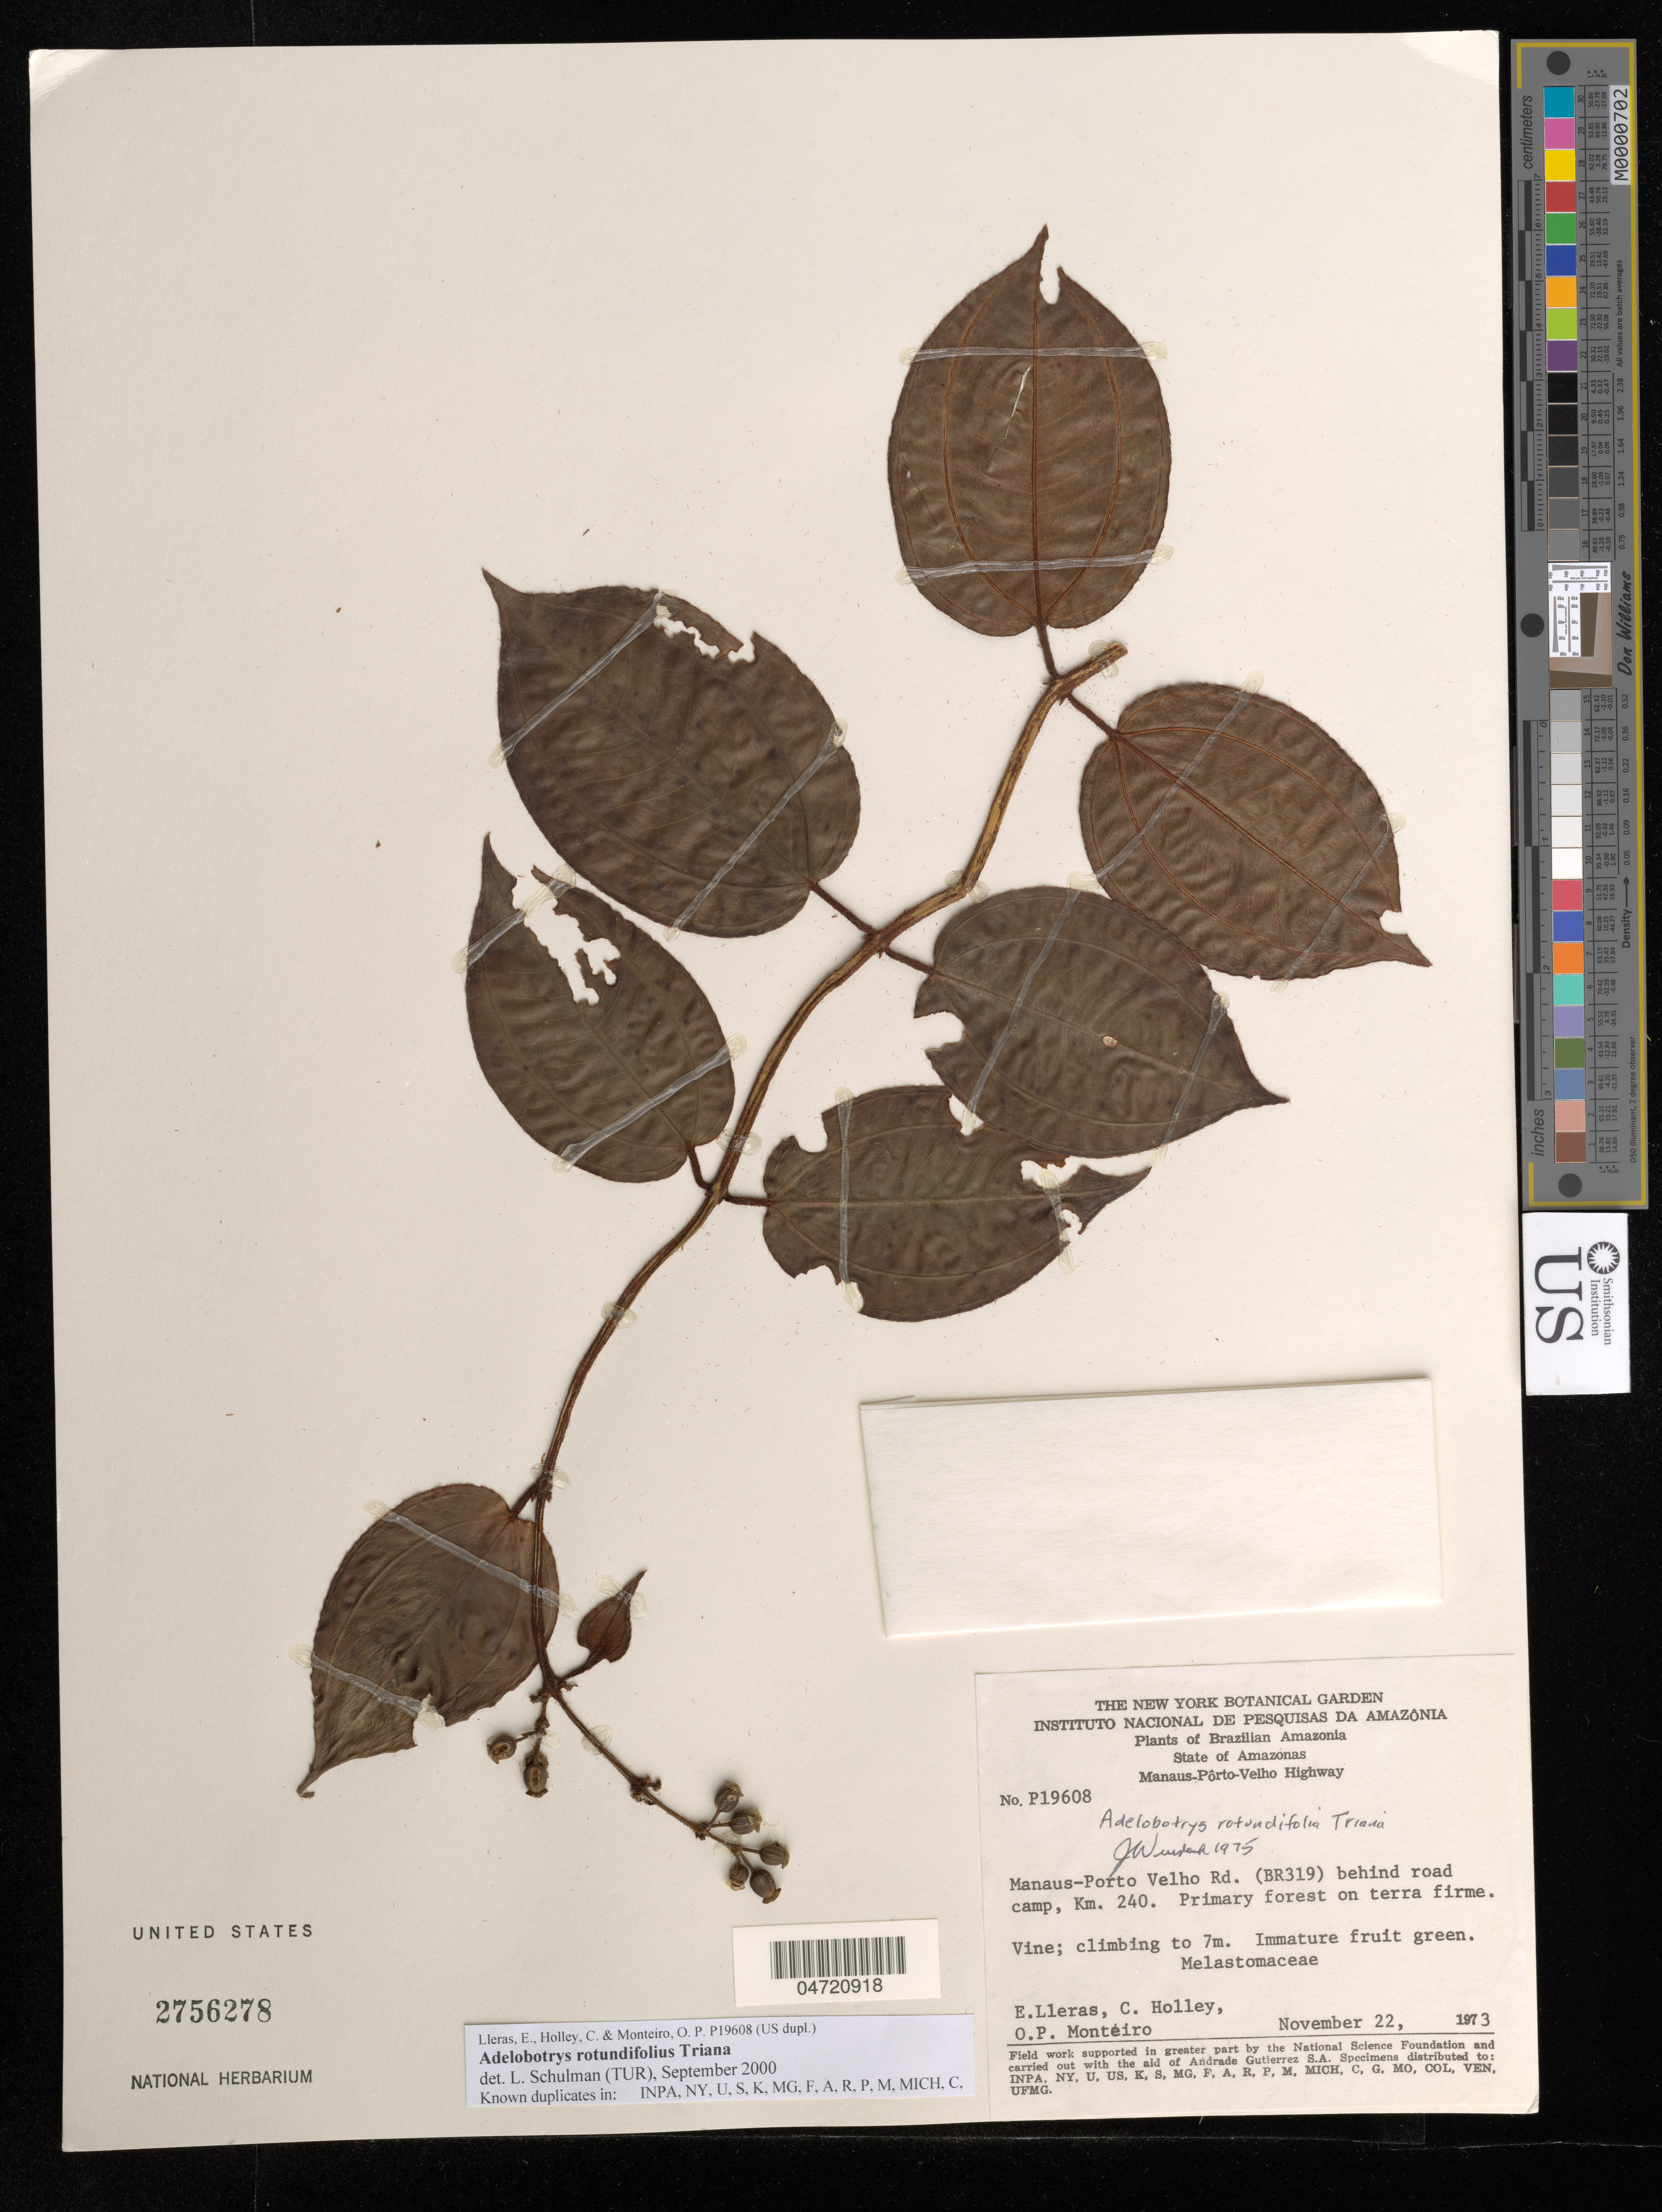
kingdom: Plantae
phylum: Tracheophyta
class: Magnoliopsida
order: Myrtales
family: Melastomataceae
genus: Adelobotrys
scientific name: Adelobotrys rotundifolia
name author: Triana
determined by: Schulman, Leif, (TUR), University of Turku (FINLAND)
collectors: E. Lleras, C. Holley & O. P. Monteiro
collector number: P 19608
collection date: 1973-11-22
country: Brazil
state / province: Amazonas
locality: Manaus-Porto Velho rd. (BR 319) behind road camp, km 240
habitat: Primary forest on terra firme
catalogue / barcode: US 2756278